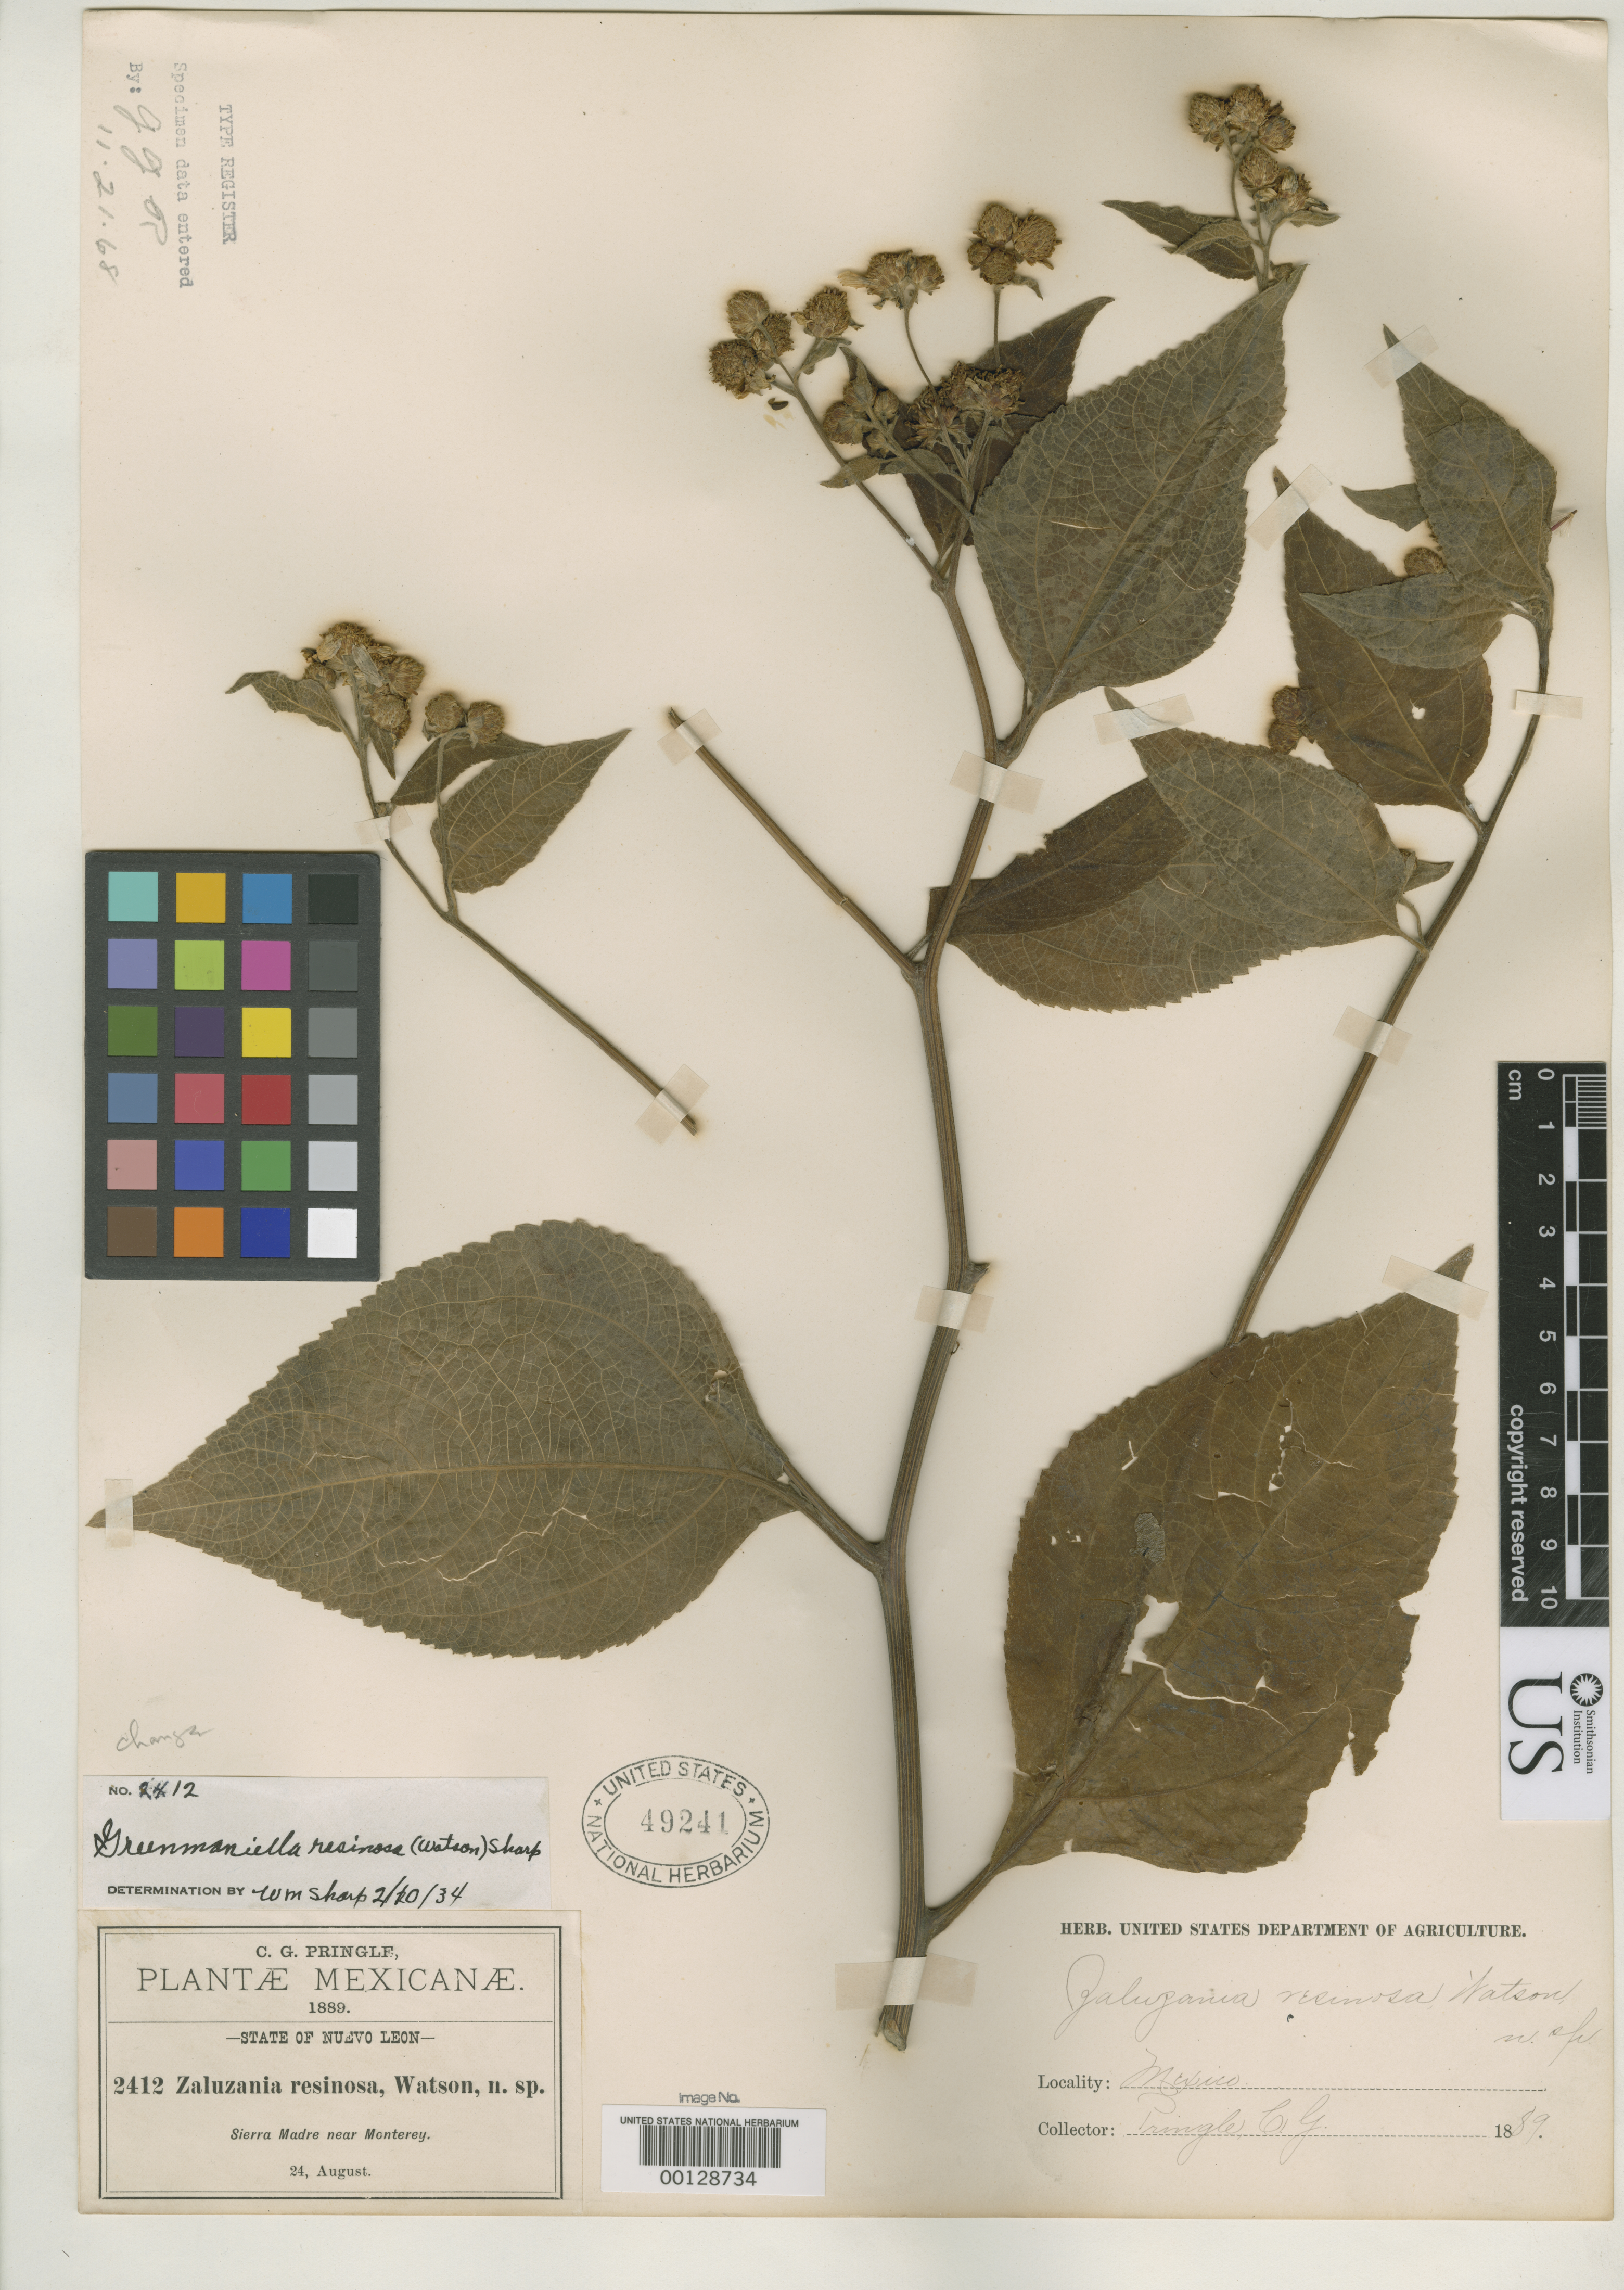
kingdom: Plantae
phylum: Tracheophyta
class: Magnoliopsida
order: Asterales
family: Asteraceae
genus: Zaluzania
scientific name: Zaluzania resinosa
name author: S. Watson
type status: Type Collection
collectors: C. G. Pringle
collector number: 2412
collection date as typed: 24 Aug 1889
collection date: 1889-08-24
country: Mexico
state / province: Nuevo León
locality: Monterrey.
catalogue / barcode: US 49241